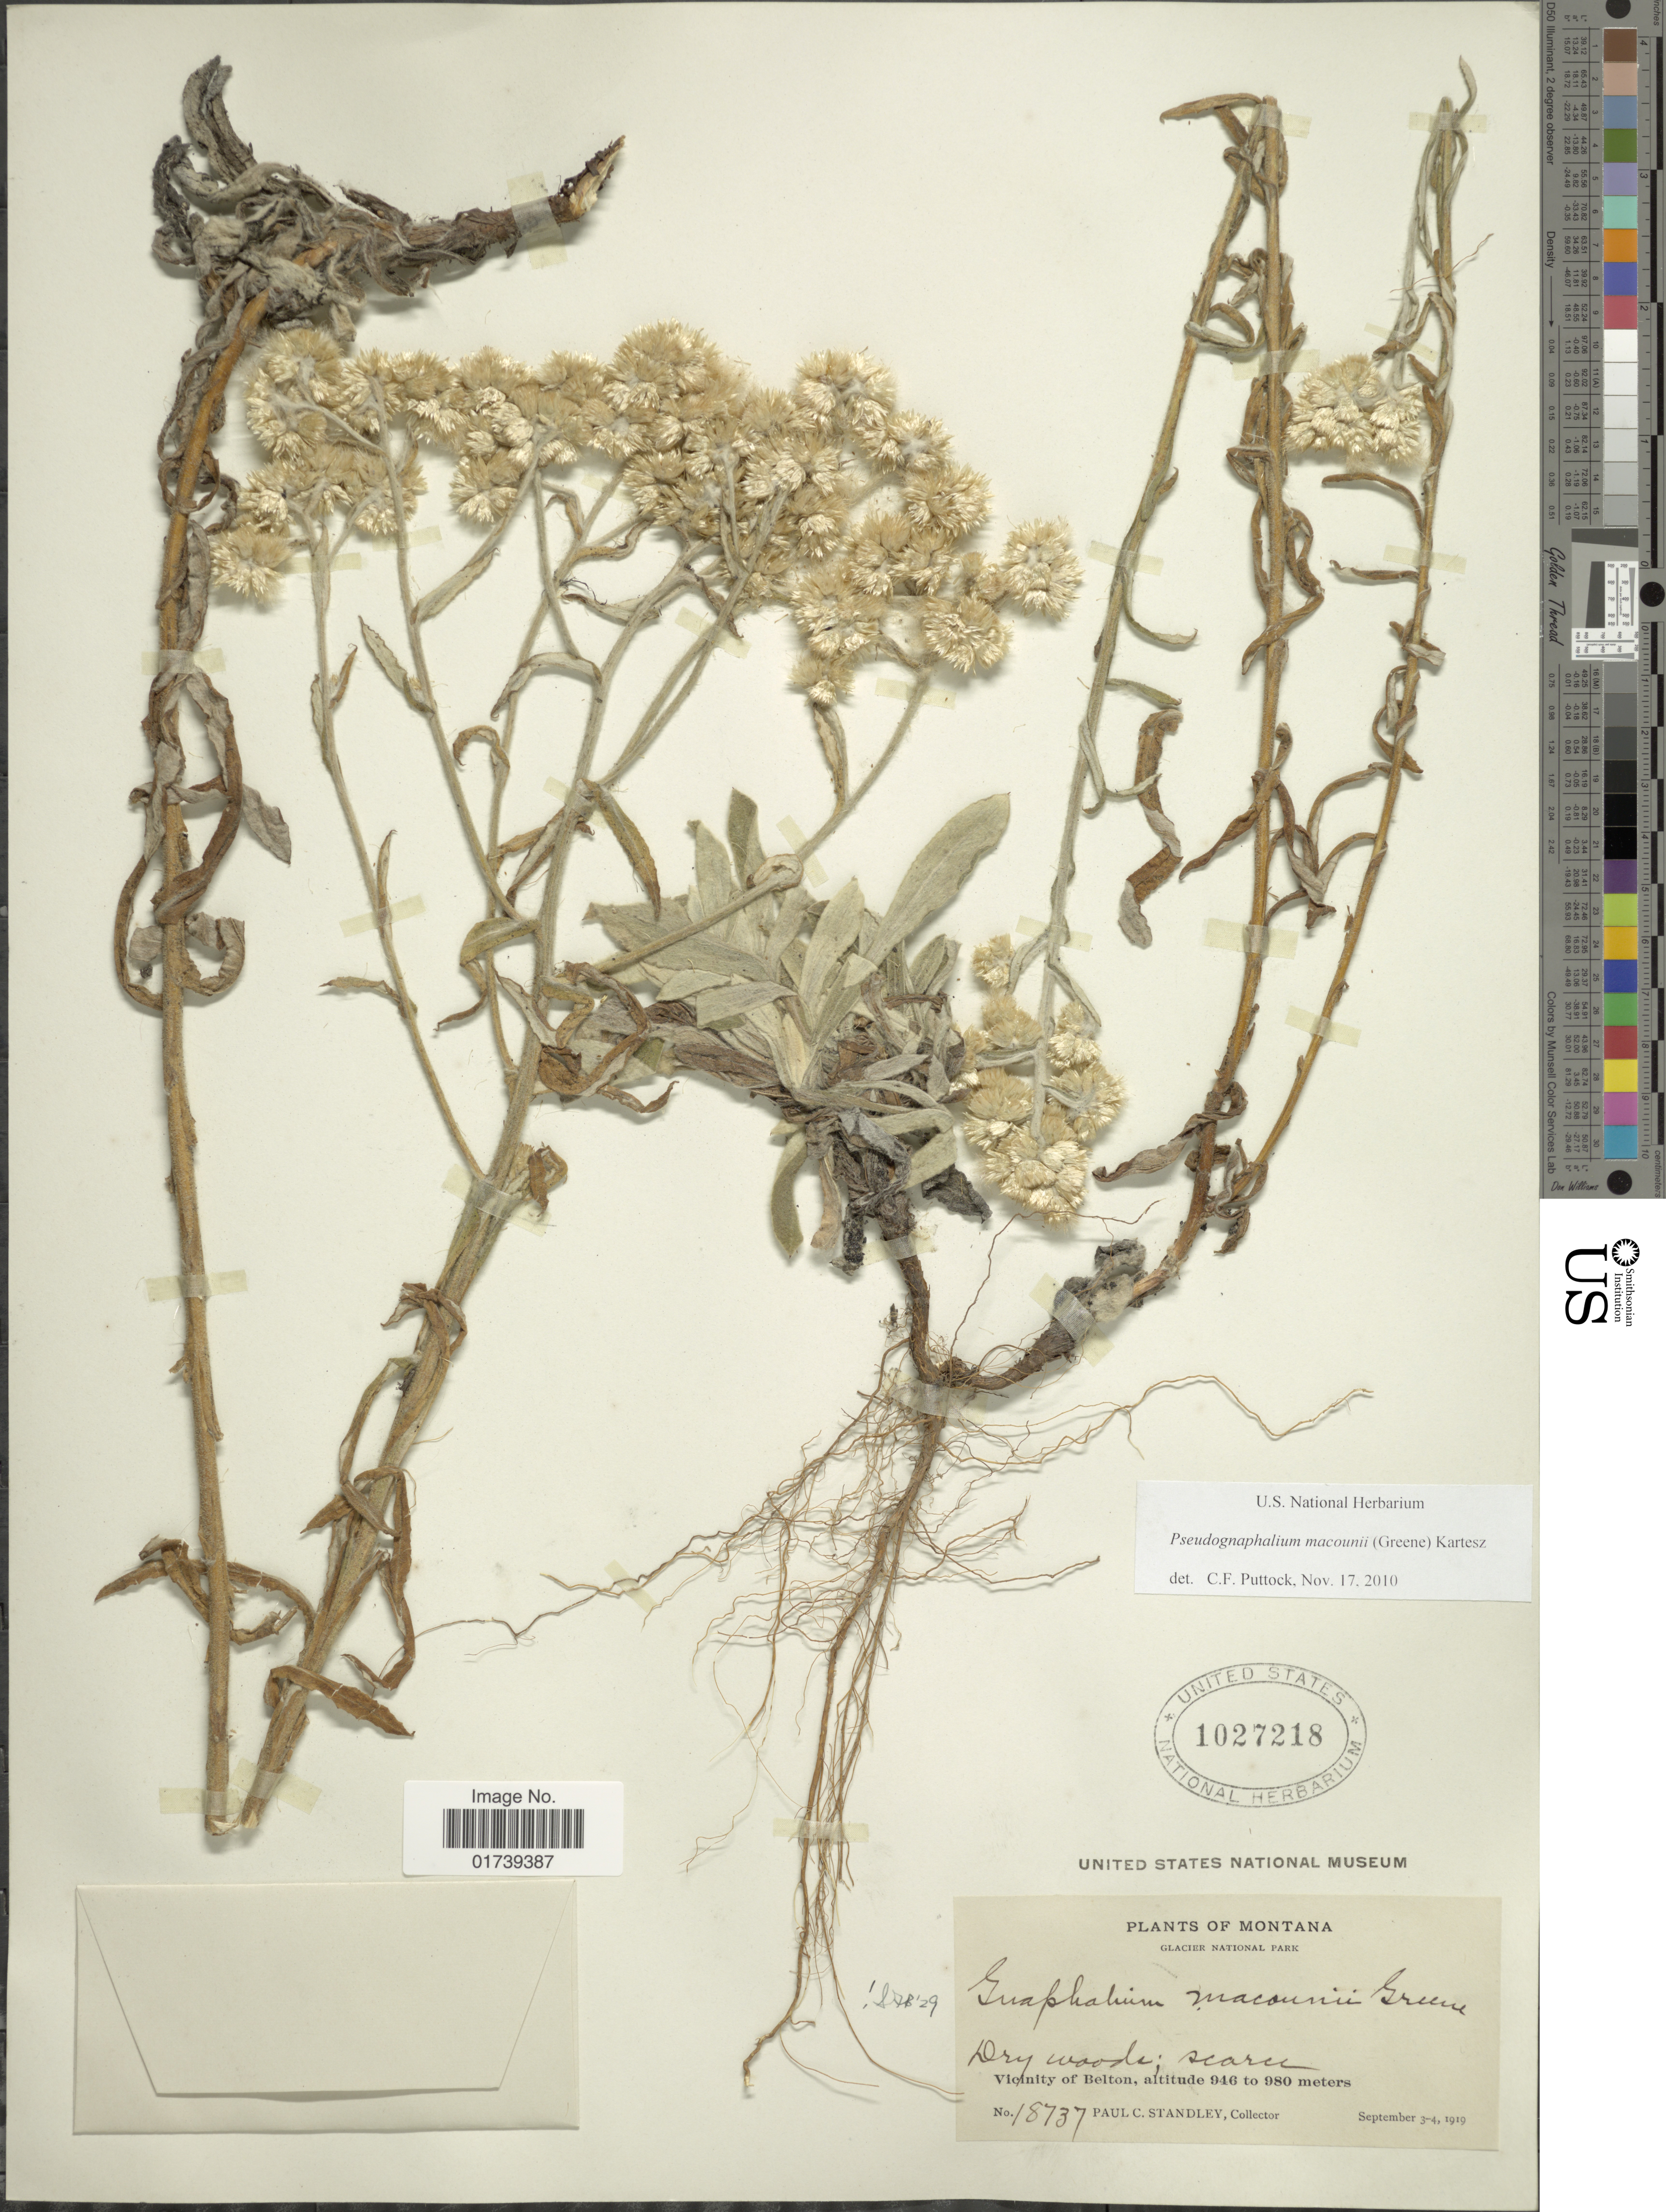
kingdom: Plantae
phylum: Tracheophyta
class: Magnoliopsida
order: Asterales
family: Asteraceae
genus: Pseudognaphalium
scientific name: Pseudognaphalium macounii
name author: (Greene) Kartesz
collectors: P. C. Standley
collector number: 18737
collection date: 1919-09-03/1919-09-04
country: United States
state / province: Montana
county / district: Flathead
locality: Glacier National Park, Vicinity of Belton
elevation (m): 946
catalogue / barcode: US 1027218